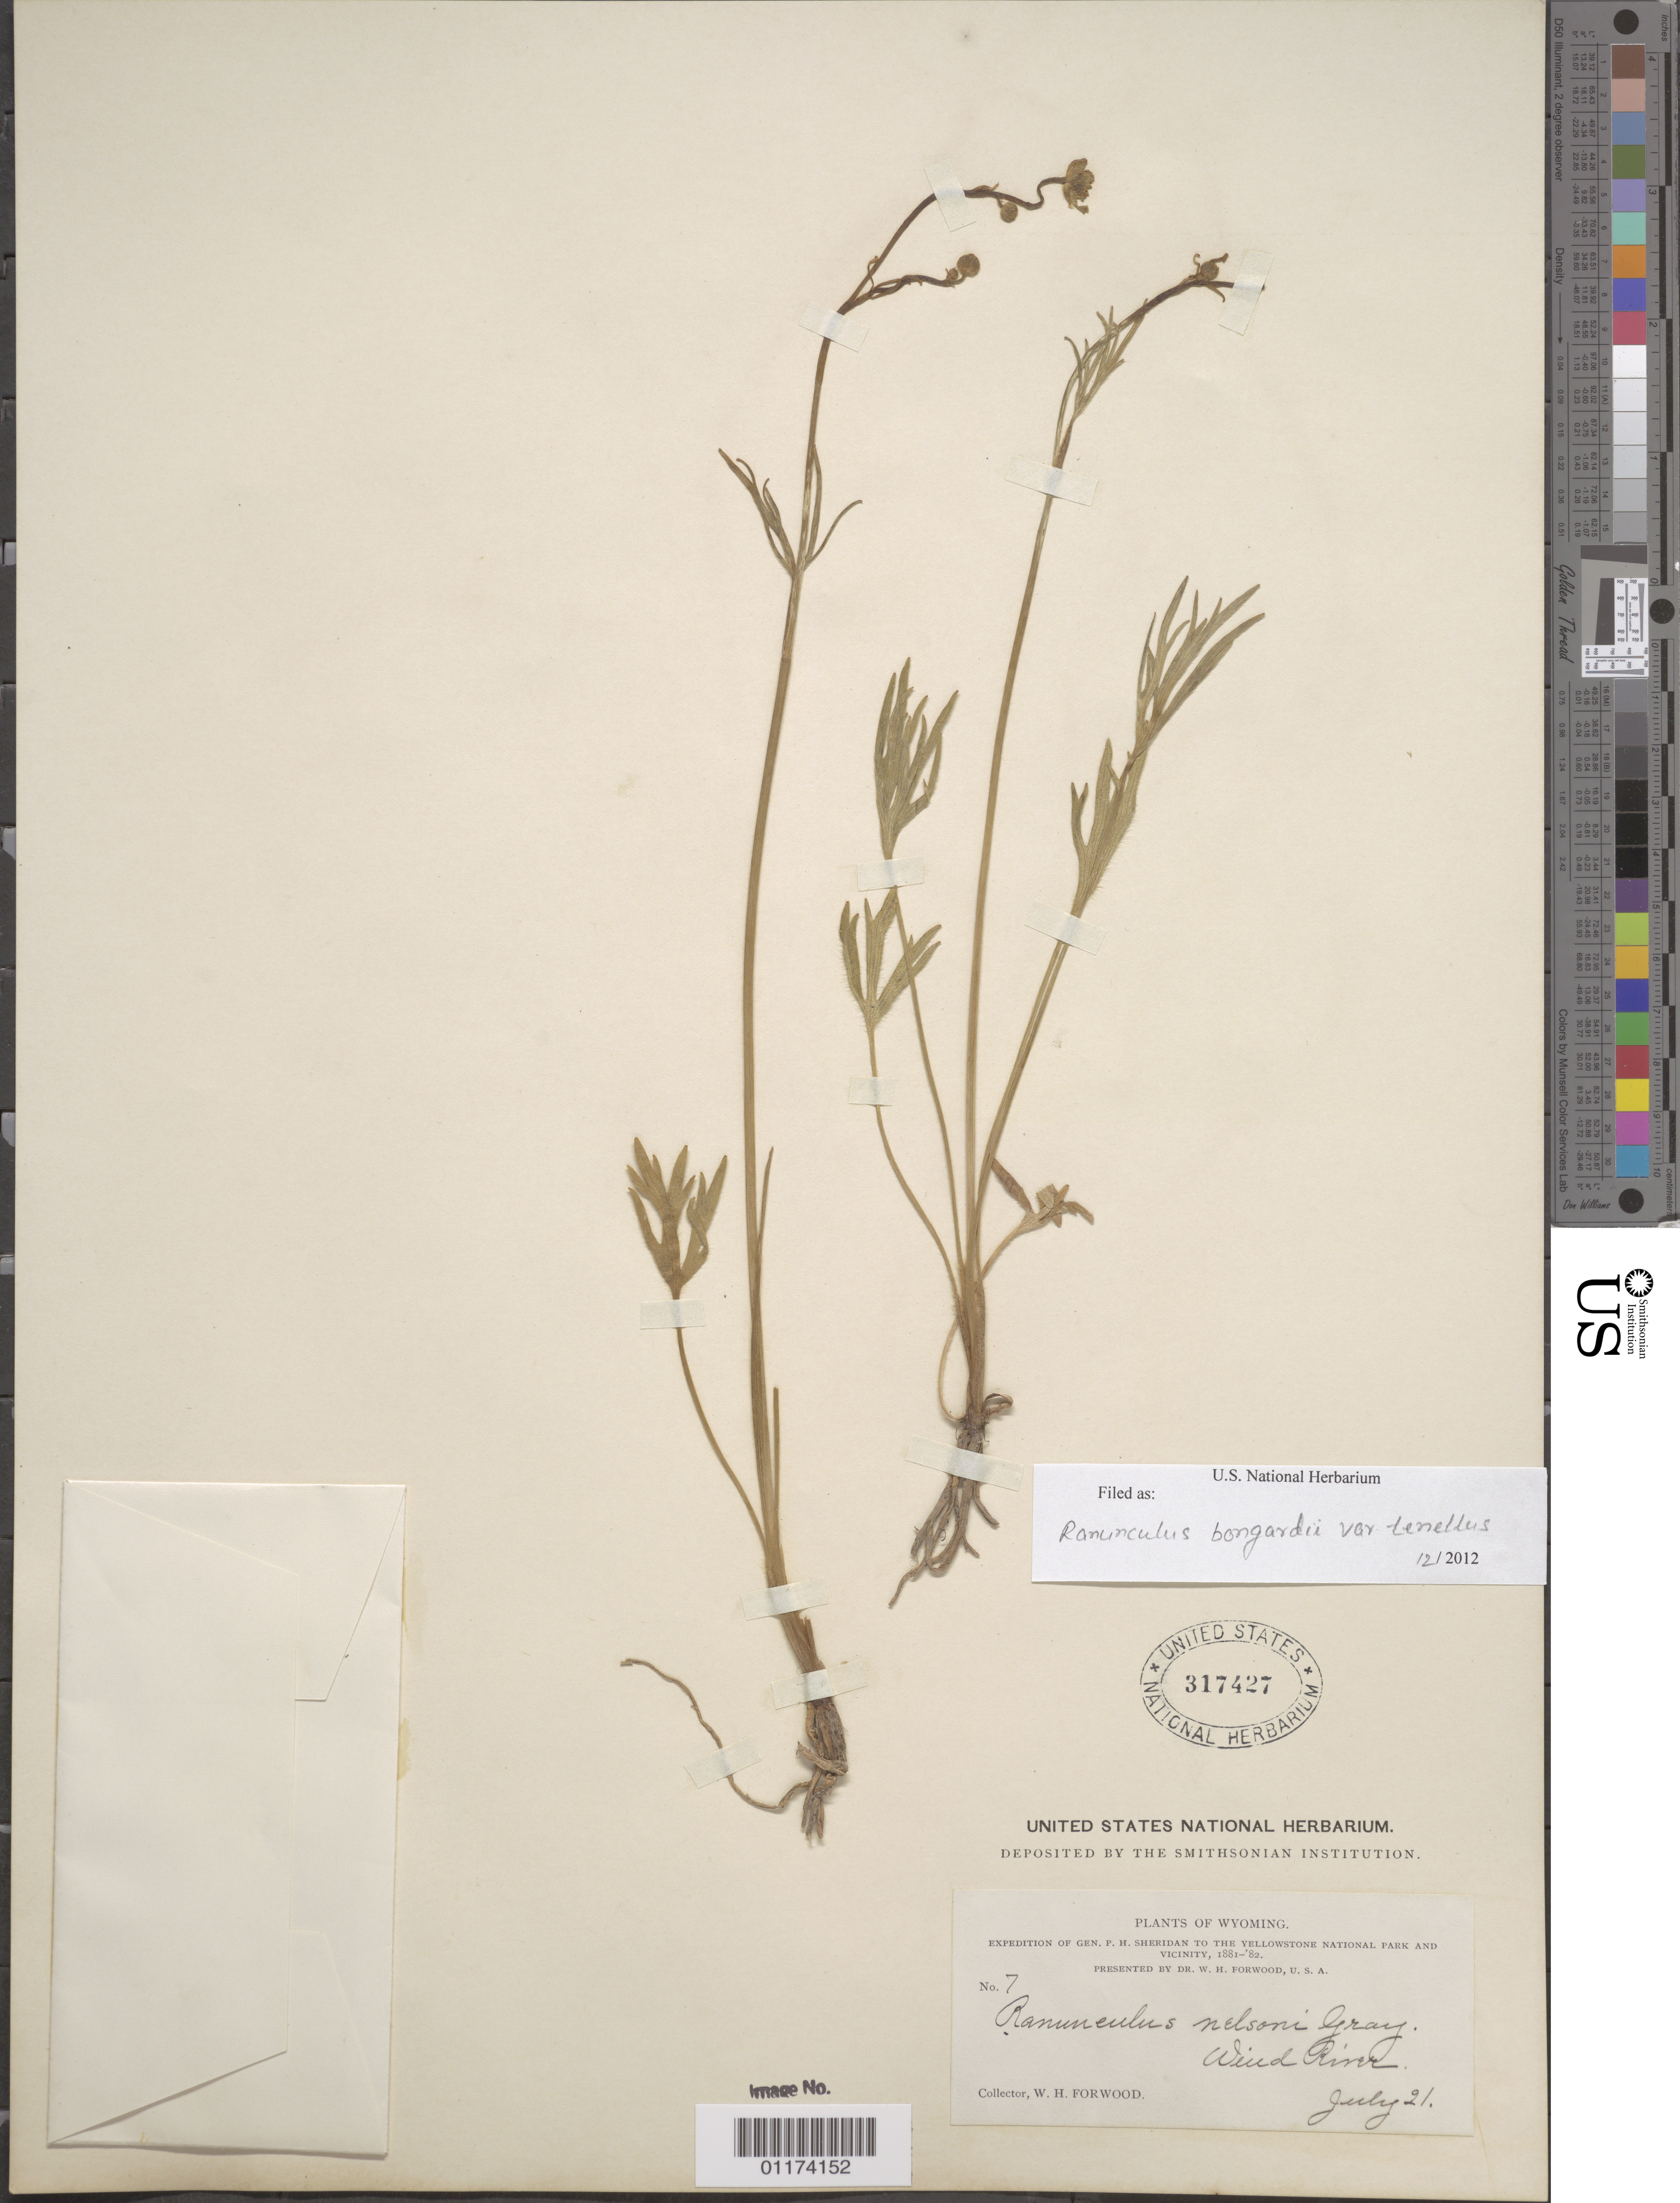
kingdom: Plantae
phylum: Tracheophyta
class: Magnoliopsida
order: Ranunculales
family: Ranunculaceae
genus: Ranunculus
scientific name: Ranunculus bongardii var. tenellus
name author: (A. Gray) Greene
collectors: W. Forwood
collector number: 7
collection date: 1881-07-21 or 1882-07-21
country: United States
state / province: Wyoming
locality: Wind River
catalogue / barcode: US 317427